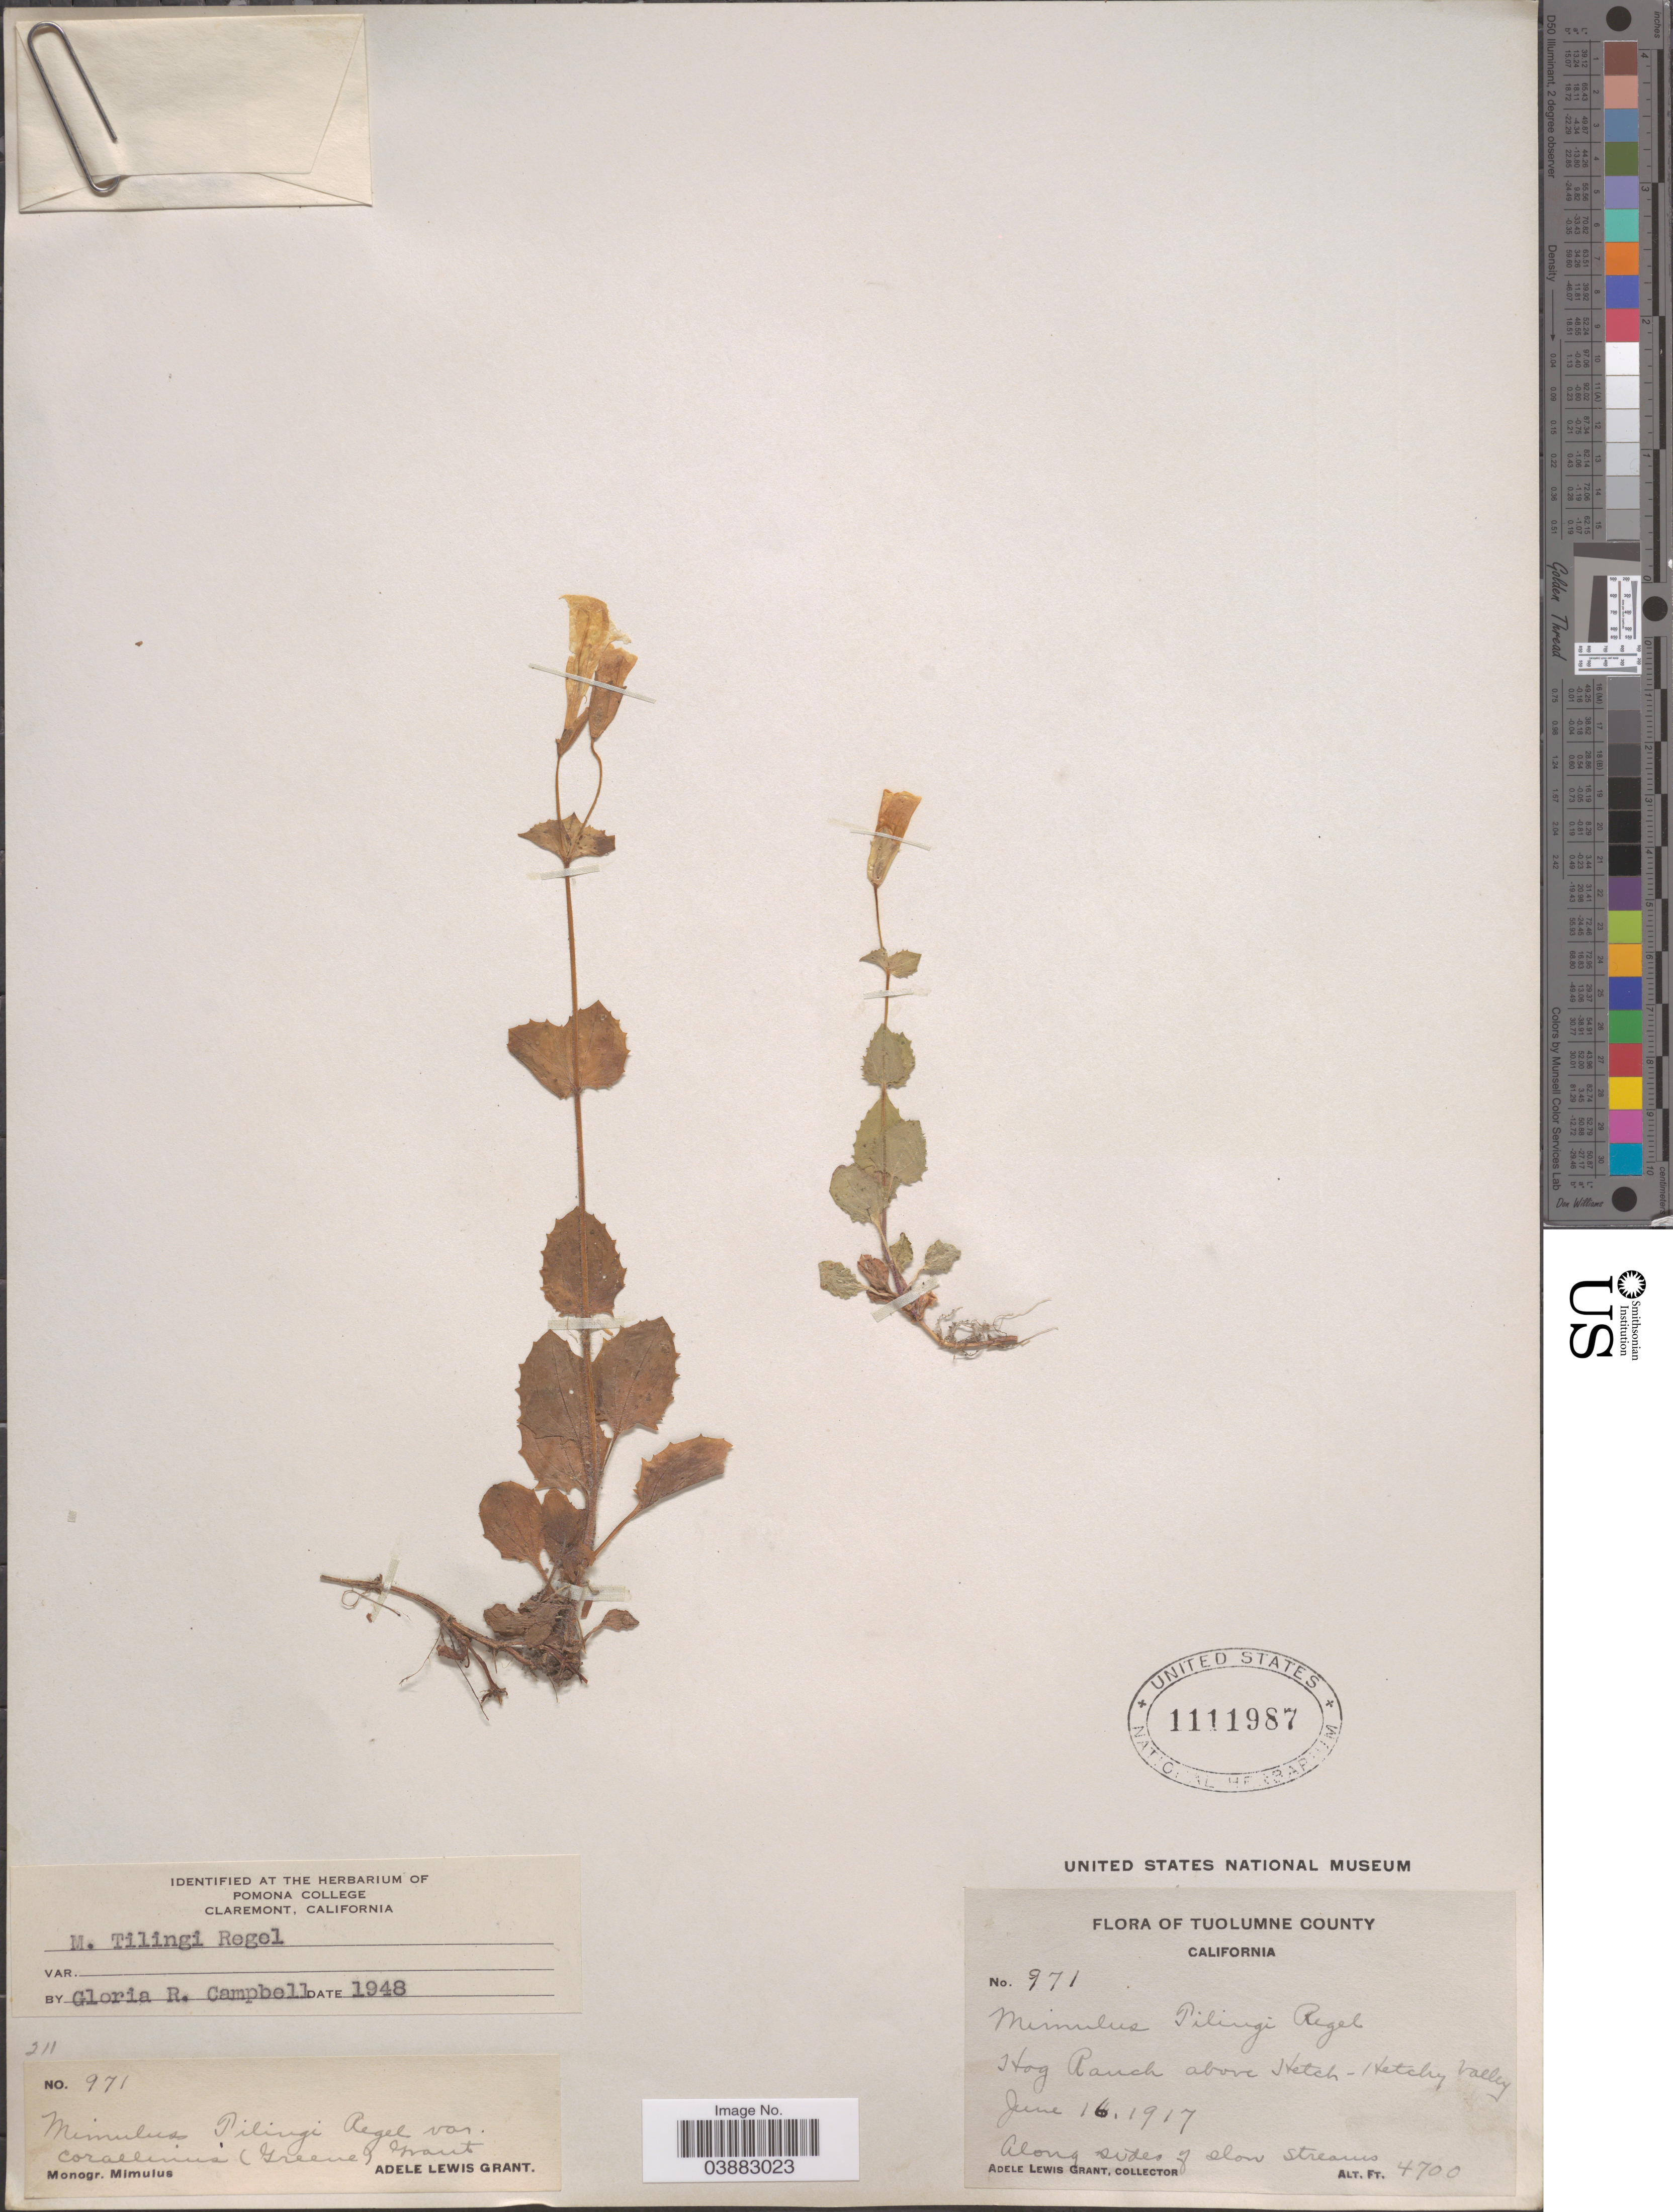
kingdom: Plantae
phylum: Tracheophyta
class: Magnoliopsida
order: Lamiales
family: Phrymaceae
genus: Mimulus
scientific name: Mimulus tilingii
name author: Regel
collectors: A. L. Grant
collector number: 971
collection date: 1917-06-16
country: United States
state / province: California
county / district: Tuolumne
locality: Tuolumne County. Hog Ranch above Hetch - Hetchy Valley.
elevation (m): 1433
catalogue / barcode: US 1111987